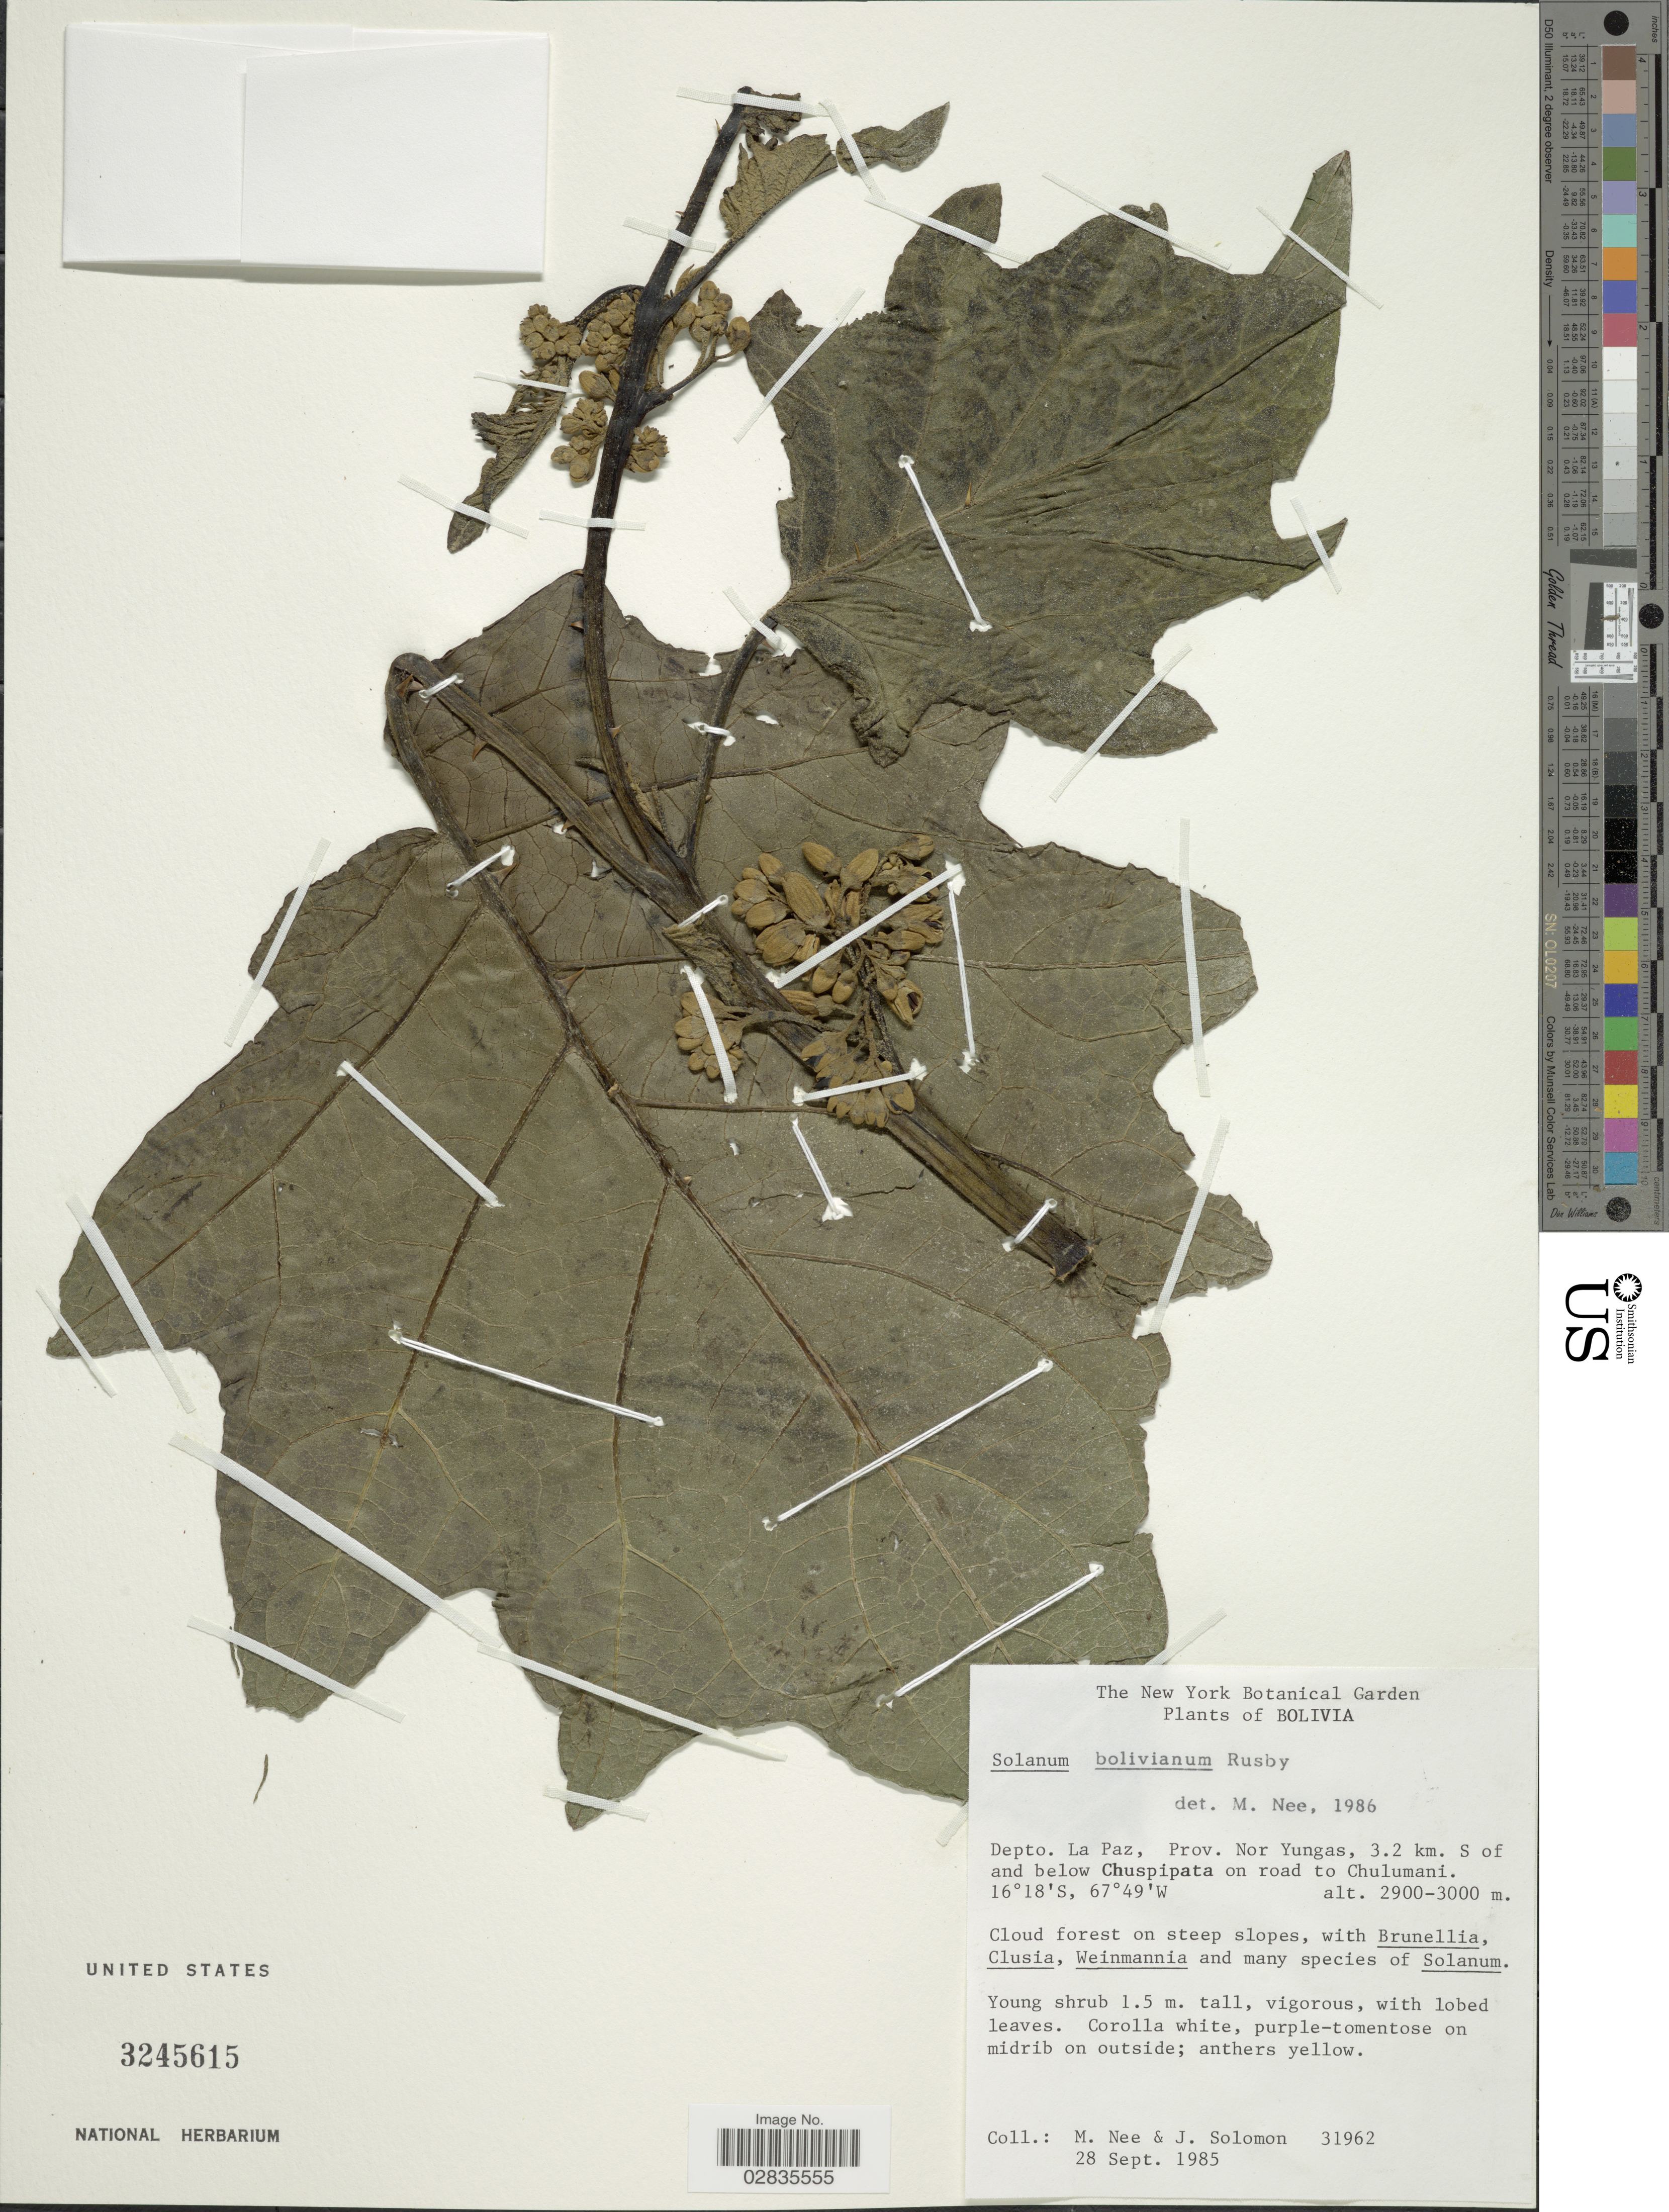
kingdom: Plantae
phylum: Tracheophyta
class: Magnoliopsida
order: Solanales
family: Solanaceae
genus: Solanum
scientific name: Solanum bolivianum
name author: Britton ex Rusby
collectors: M. Nee & J. Solomon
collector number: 31962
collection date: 1985-09-28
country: Bolivia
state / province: La Paz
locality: Depto. La Paz, Prov. Nor Yungas, 3.2 km. S of and below Chuspipata on road to Chulumani.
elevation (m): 2900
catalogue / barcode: US 3245615